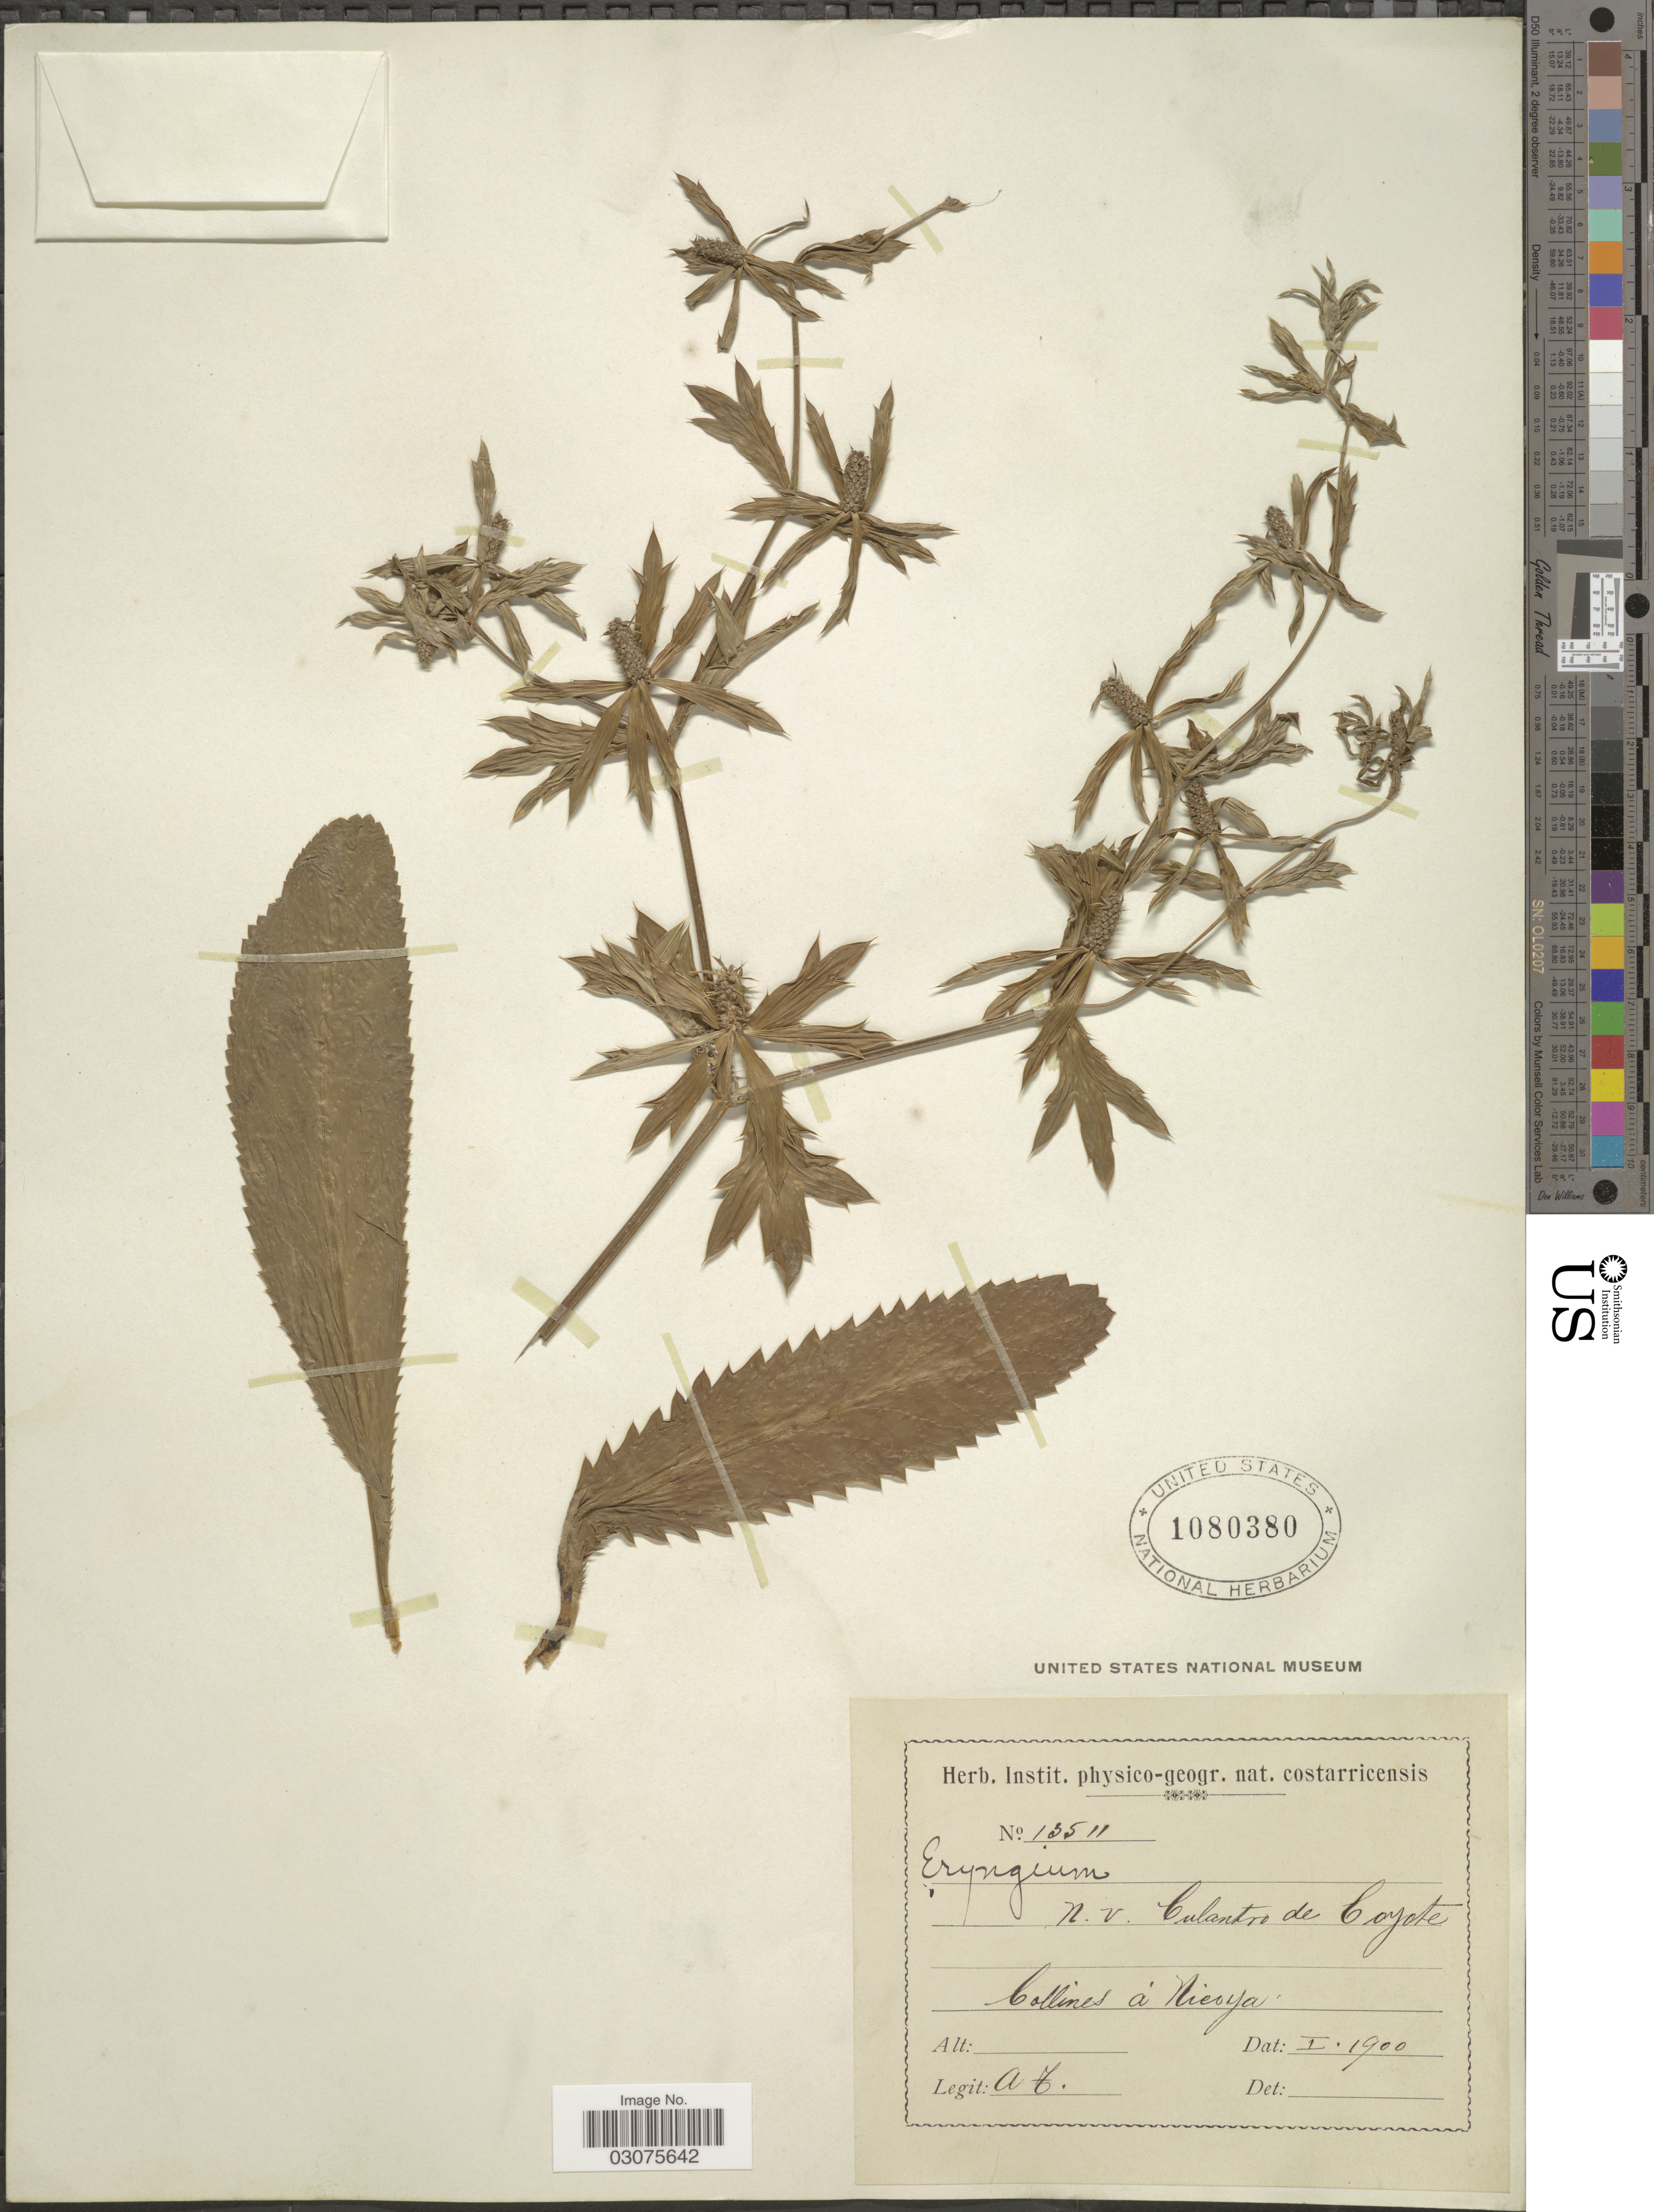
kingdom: Plantae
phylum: Tracheophyta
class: Magnoliopsida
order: Apiales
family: Apiaceae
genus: Eryngium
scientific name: Eryngium foetidum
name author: L.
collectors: A. T.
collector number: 13511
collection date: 1900-01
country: Costa Rica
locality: Collines á Nicoya.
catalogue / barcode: US 1080380